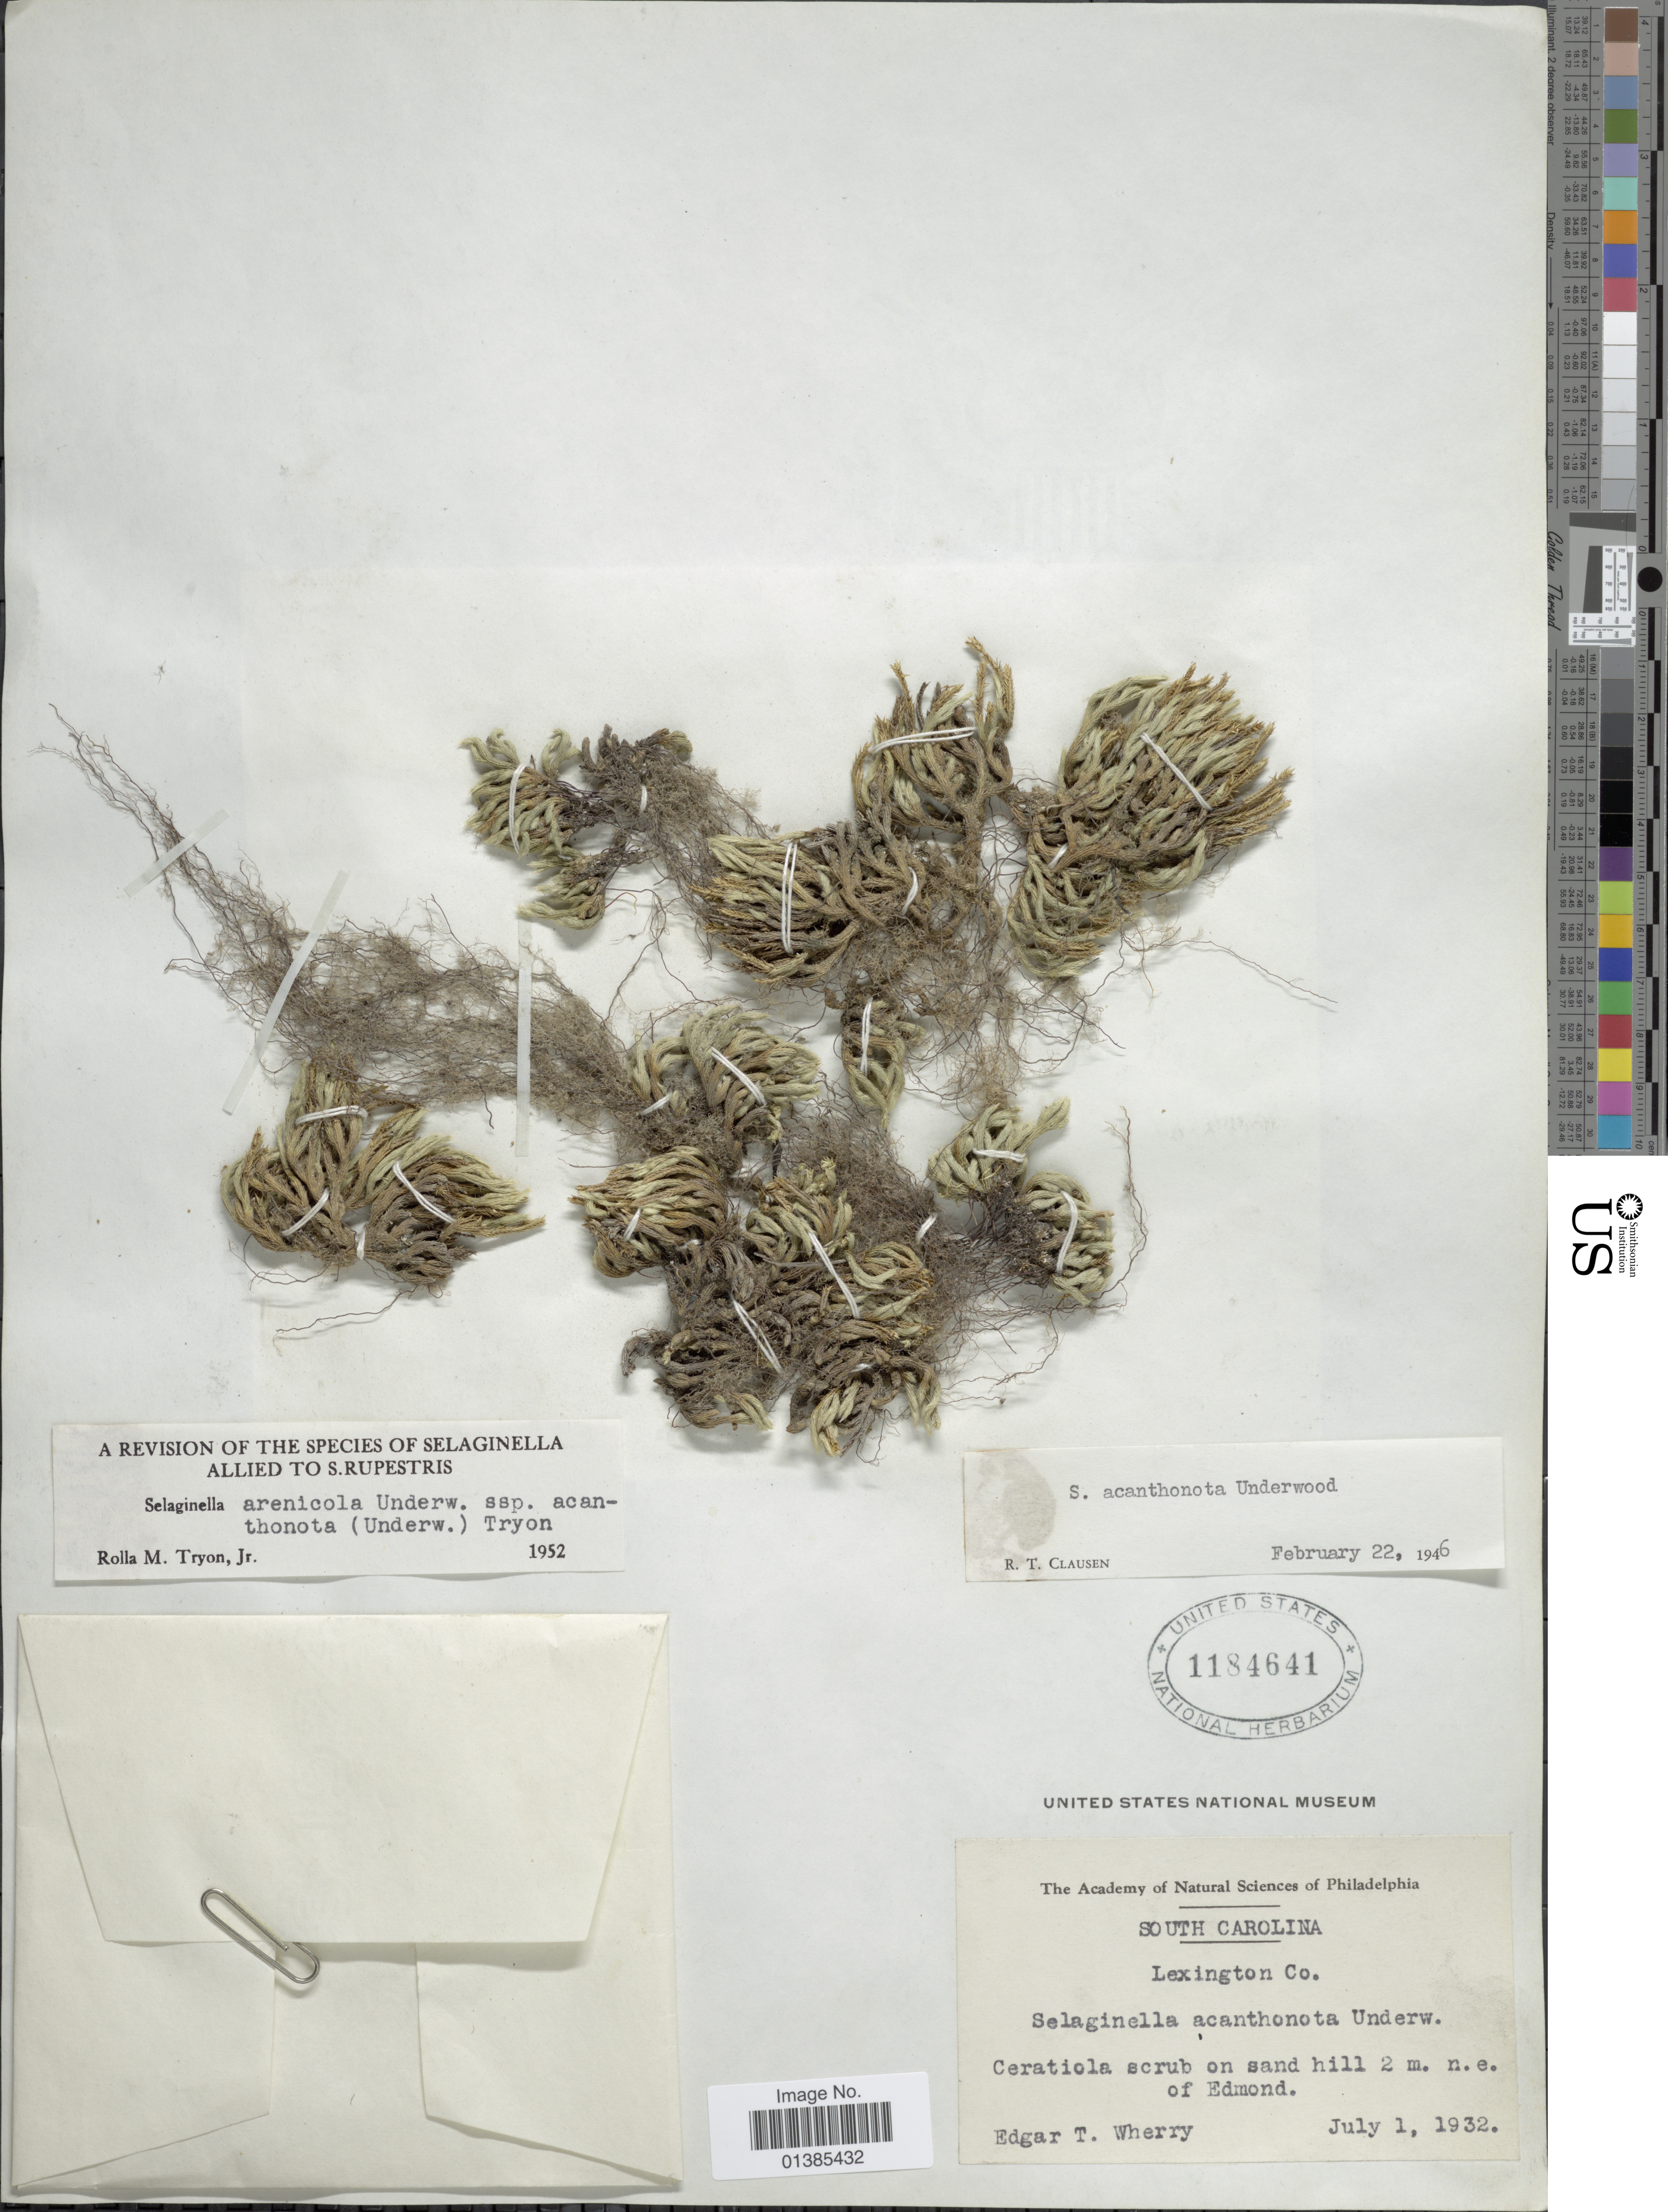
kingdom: Plantae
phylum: Tracheophyta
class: Lycopodiopsida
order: Selaginellales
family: Selaginellaceae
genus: Selaginella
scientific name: Selaginella arenicola subsp. acanthonota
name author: (Underw.) R.M. Tryon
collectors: E. T. Wherry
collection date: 1932-07-01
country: United States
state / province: South Carolina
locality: Lexington Co. Ceratiola scrub on sand hill 2 m. n.e. of Edmond.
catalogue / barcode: US 1184641